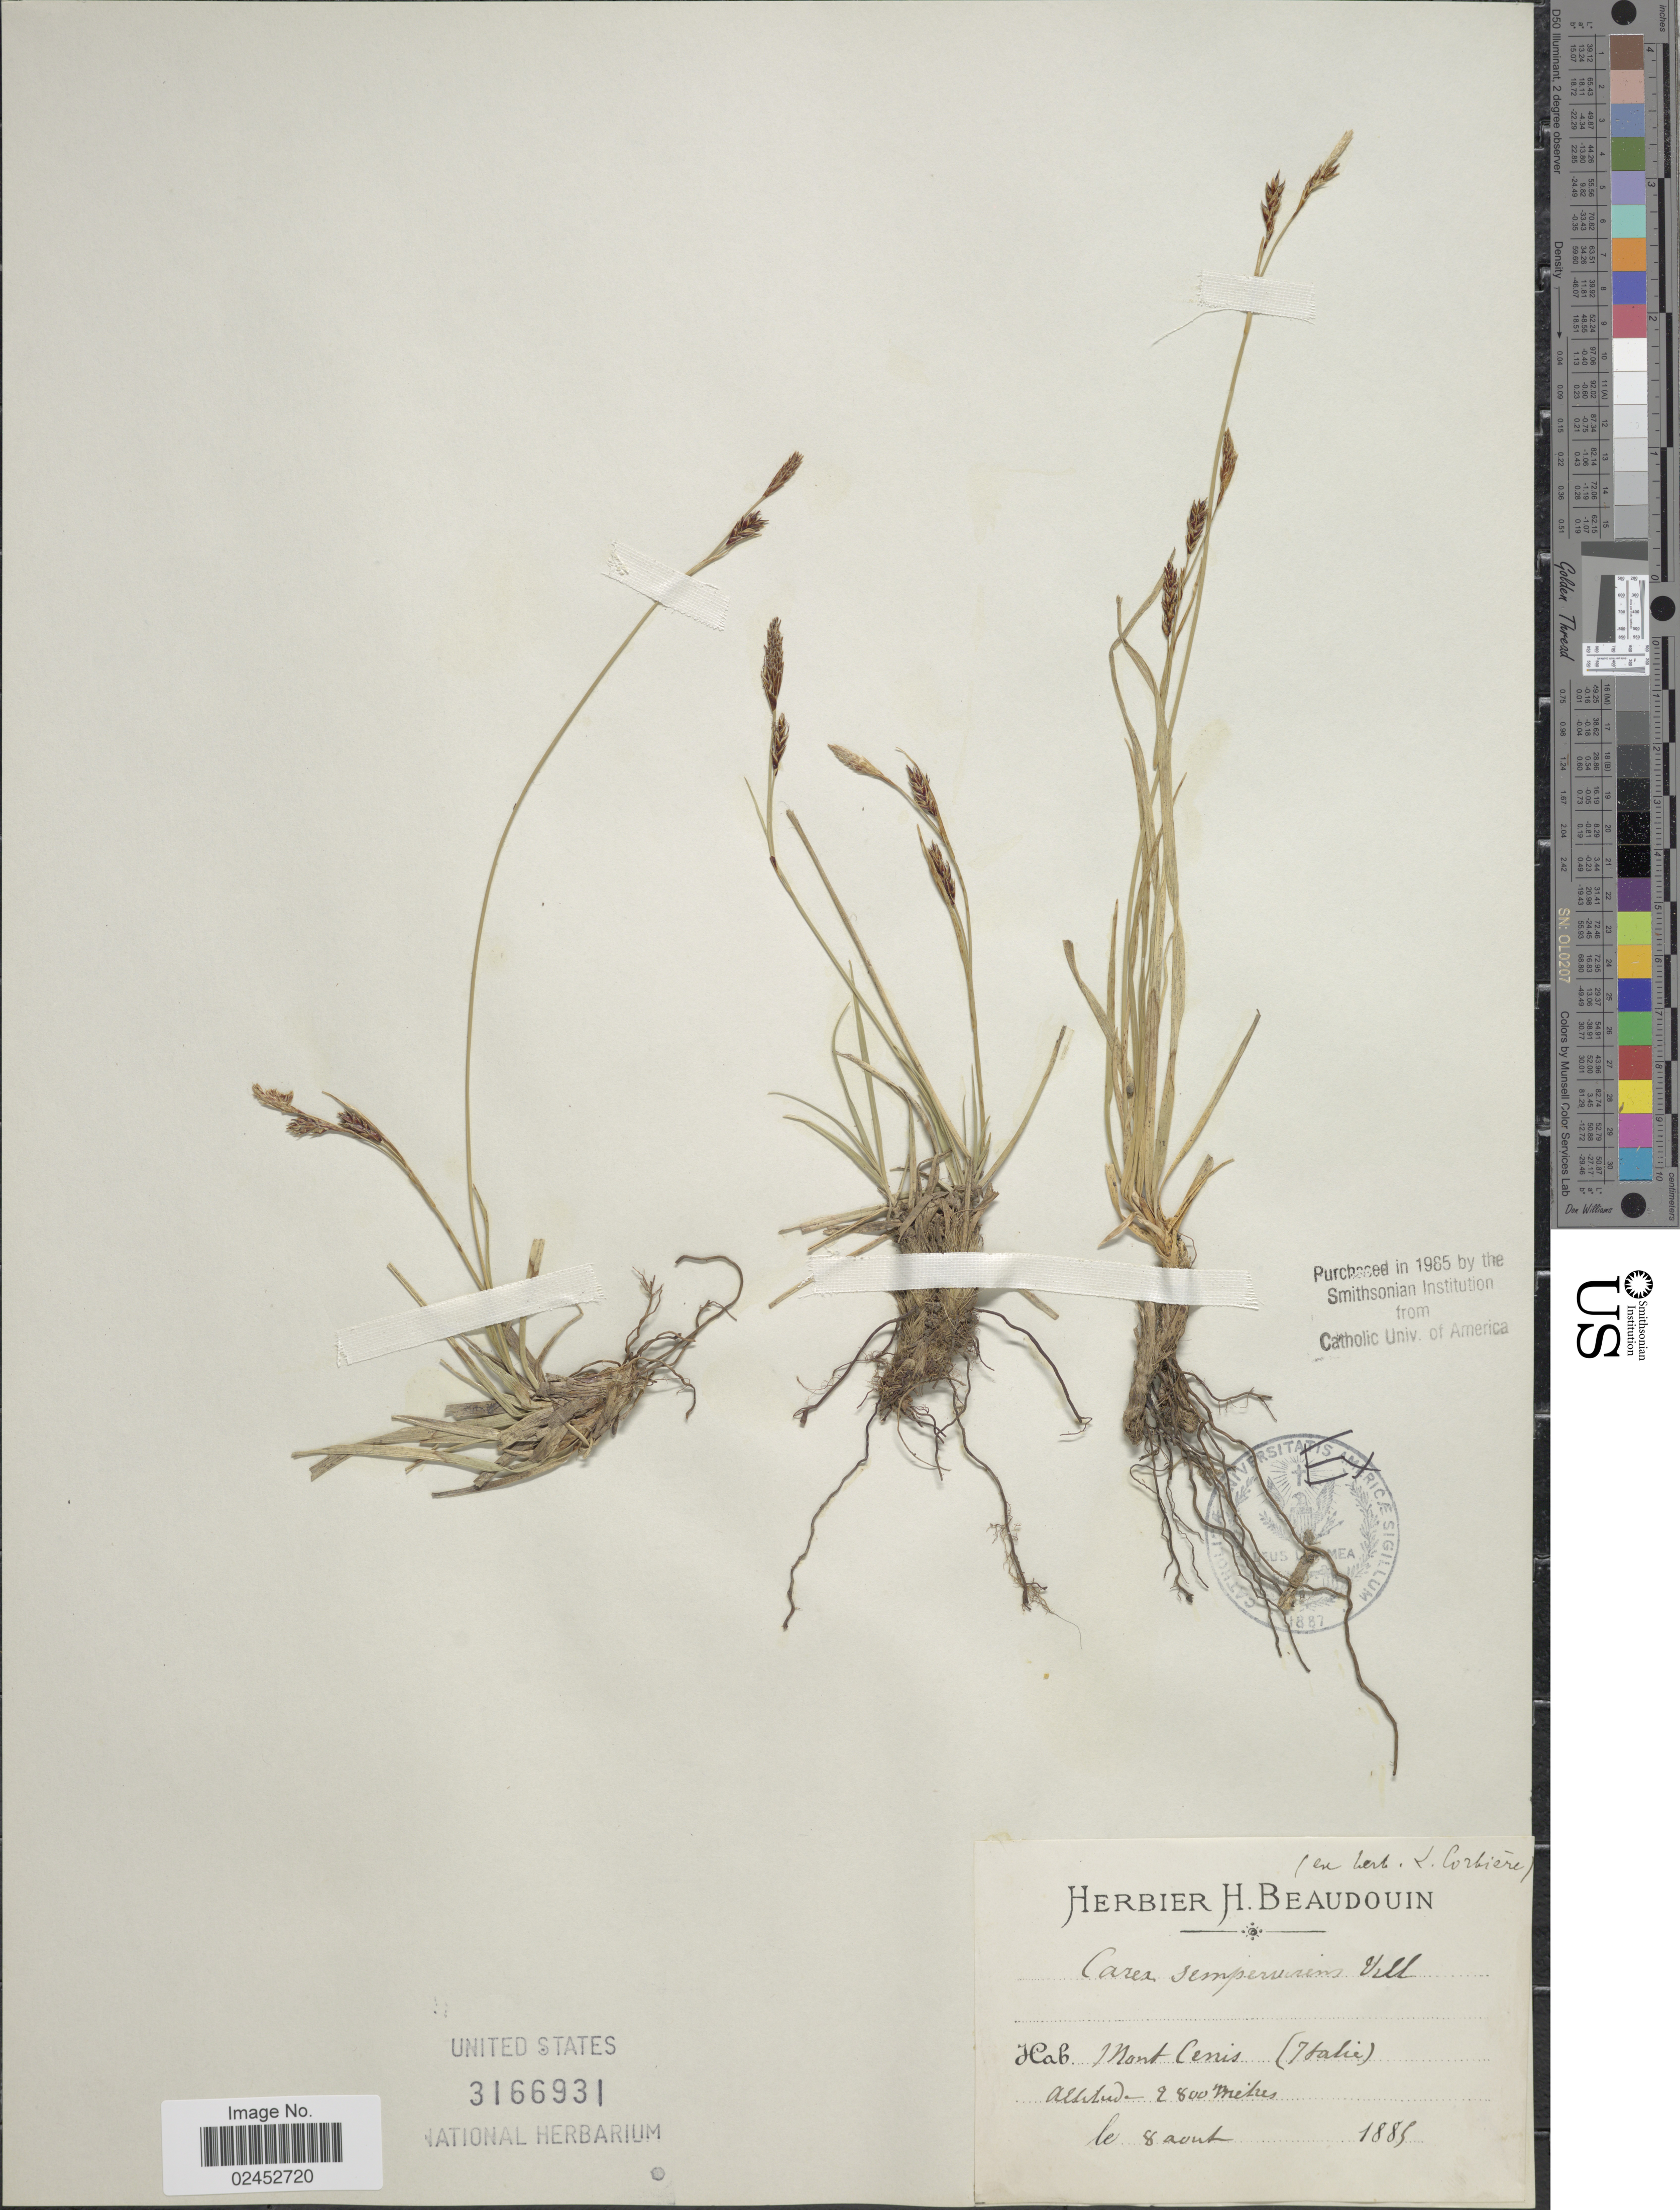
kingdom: Plantae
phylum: Tracheophyta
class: Liliopsida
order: Poales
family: Cyperaceae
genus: Carex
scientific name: Carex sempervirens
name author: Vill.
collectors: Ex Herb. L. Corbiere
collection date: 1885-08-08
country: Italy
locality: Mont Cenis (Italie)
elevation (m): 2800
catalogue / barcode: US 3166931